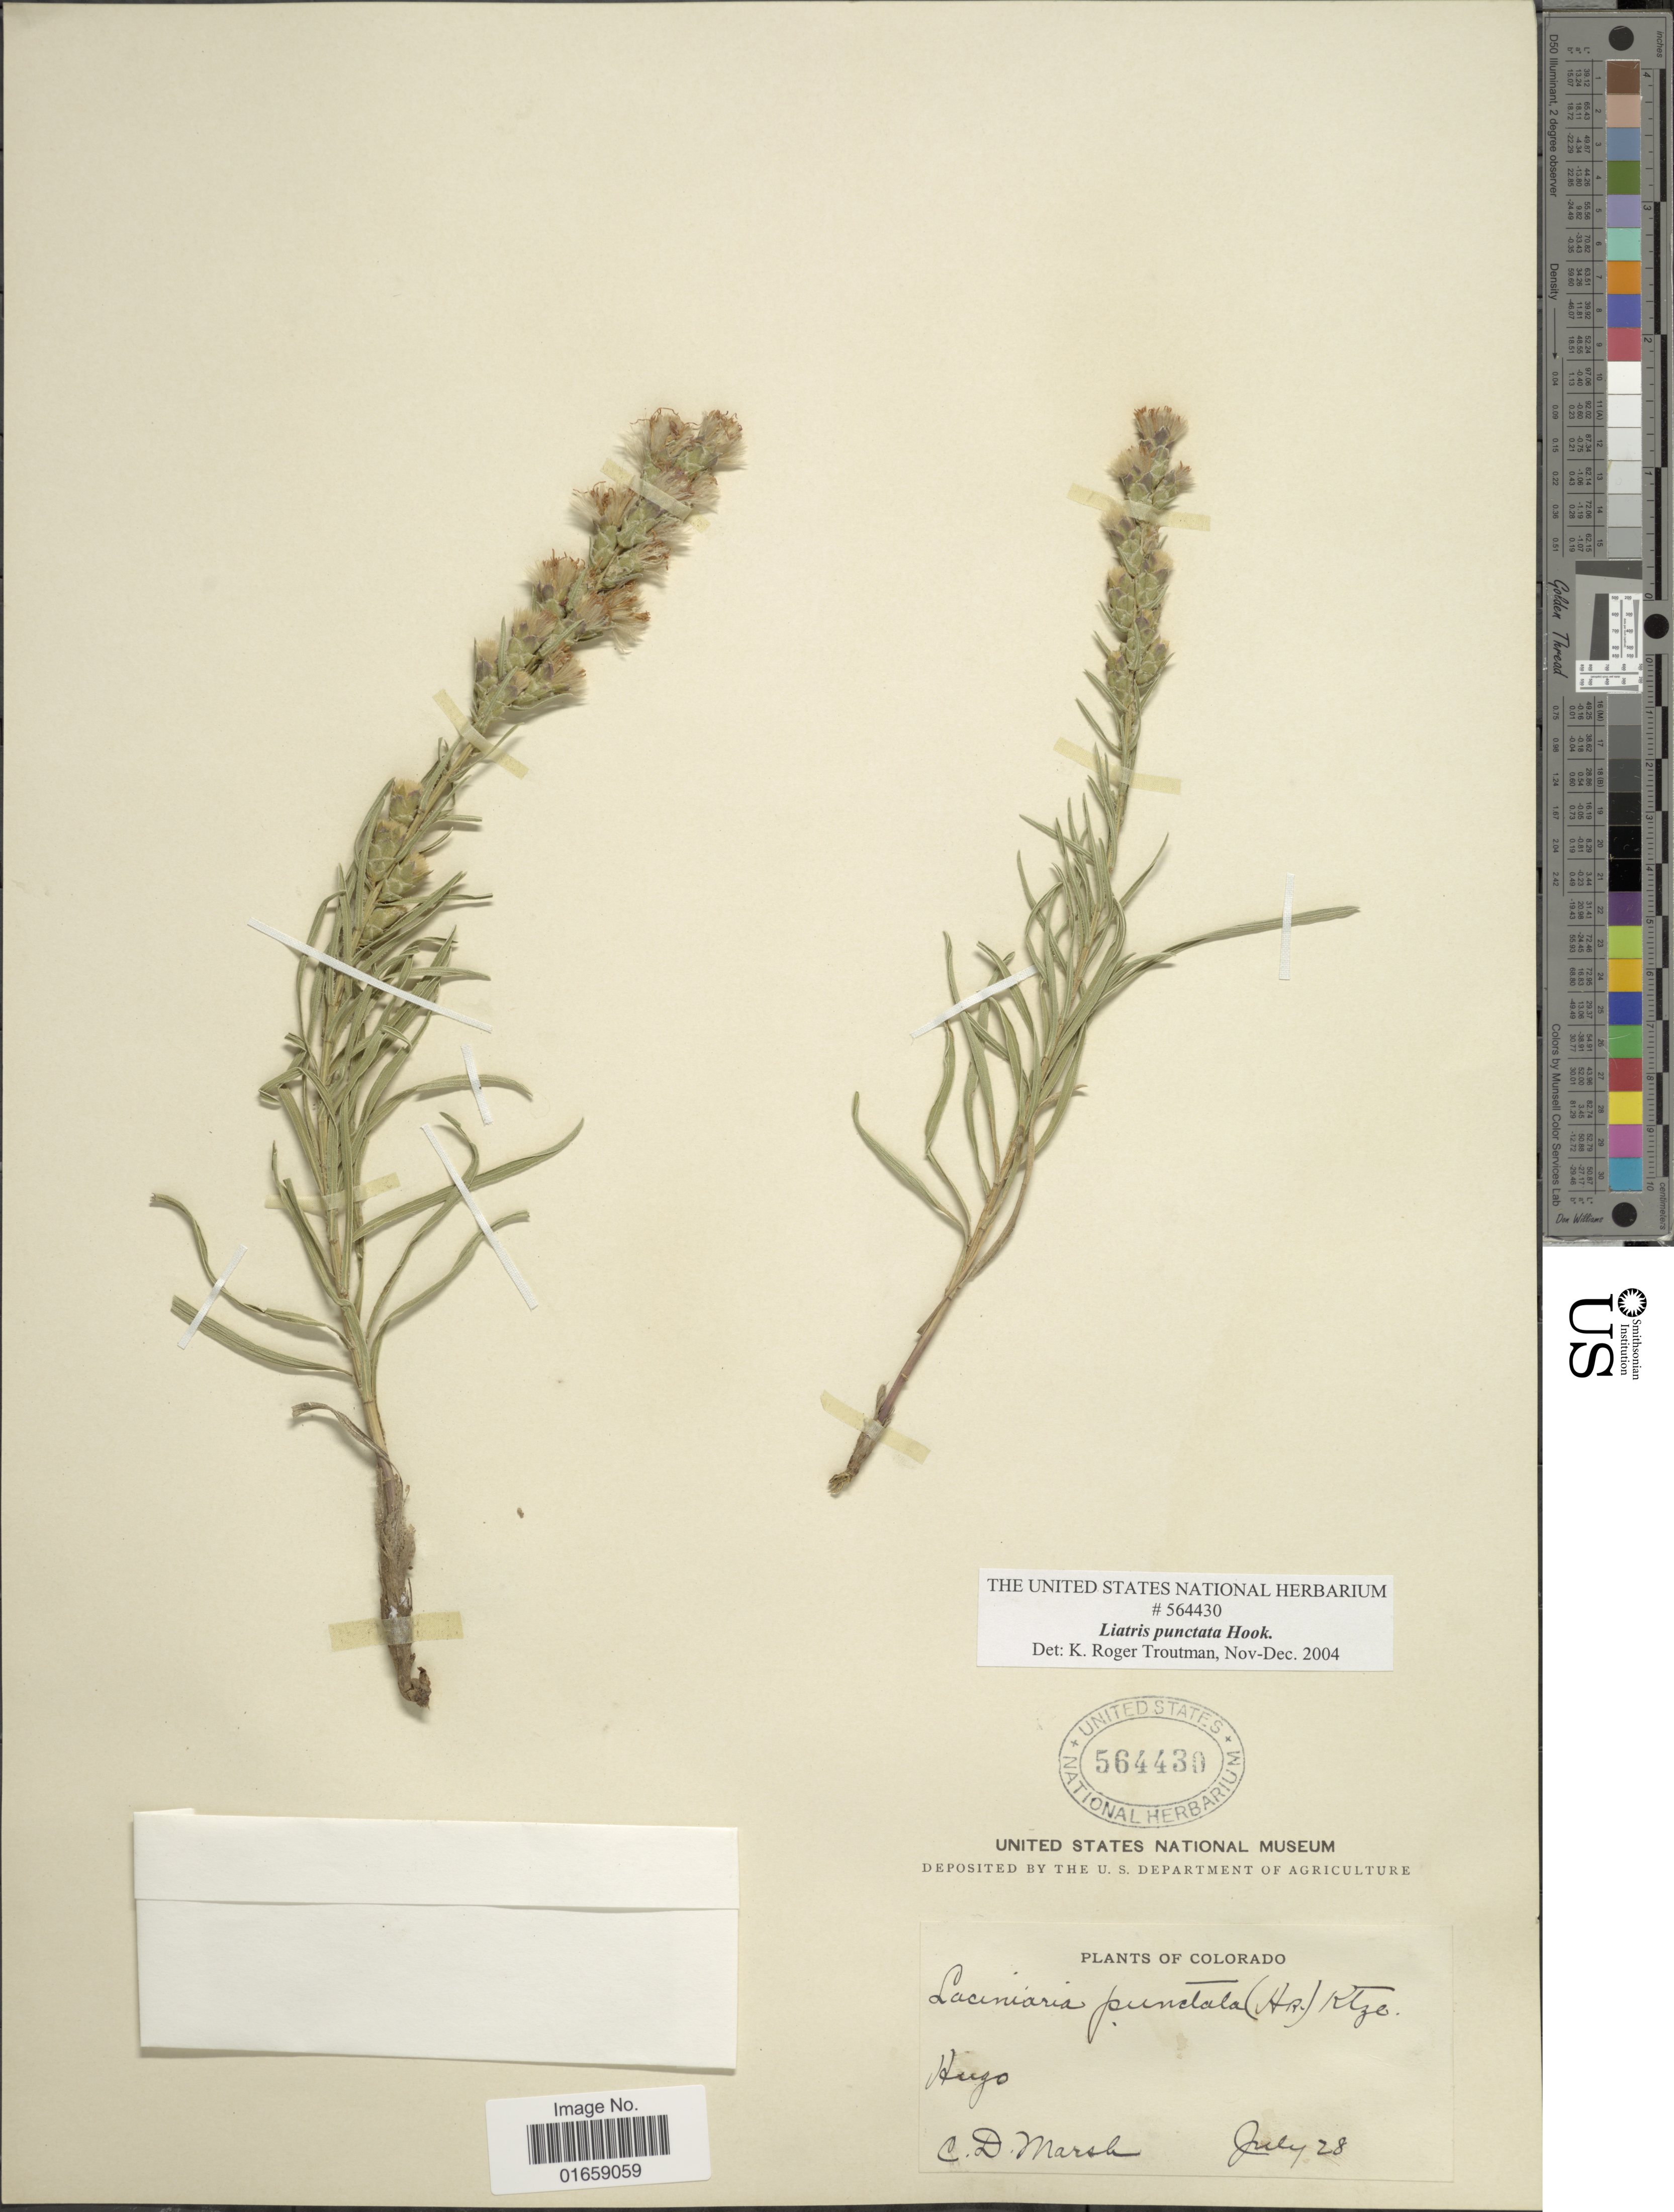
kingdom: Plantae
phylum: Tracheophyta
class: Magnoliopsida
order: Asterales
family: Asteraceae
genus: Liatris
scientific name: Liatris punctata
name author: Hook.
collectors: C. D. Marsh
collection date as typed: Transcribed d/m/y: /7/28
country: United States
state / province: Colorado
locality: Hugo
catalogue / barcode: US 564430